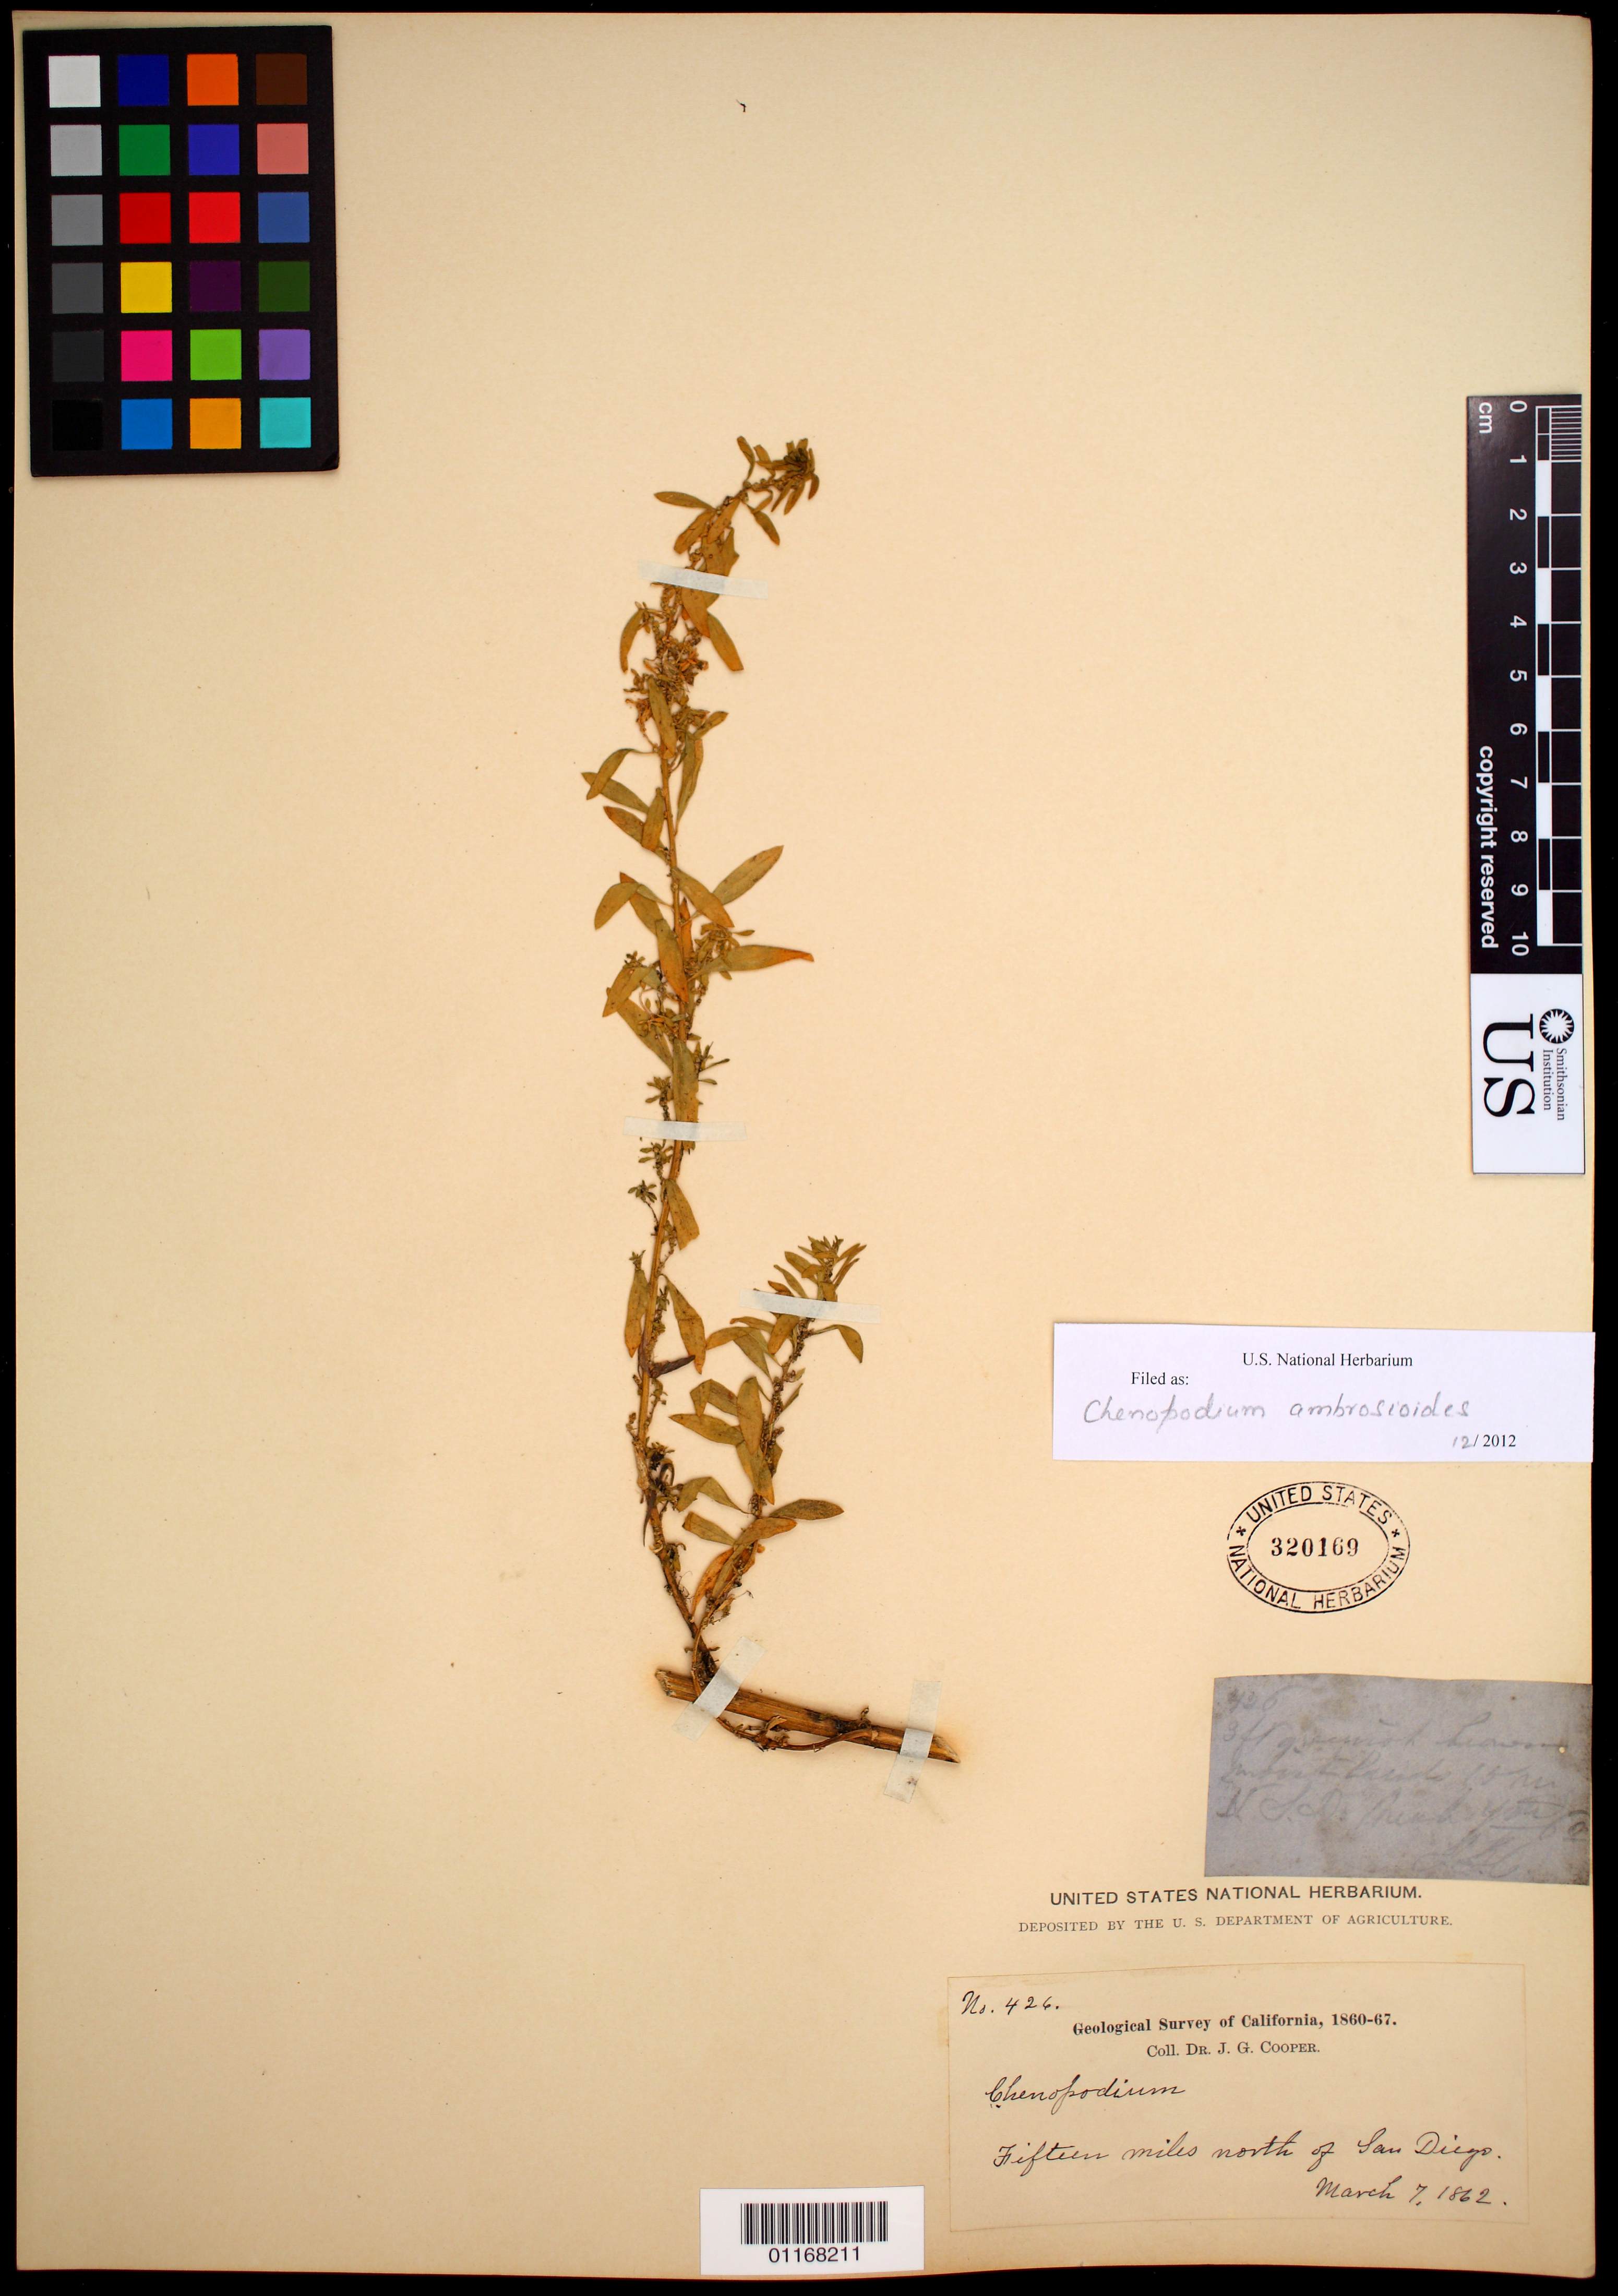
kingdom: Plantae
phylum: Tracheophyta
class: Magnoliopsida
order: Caryophyllales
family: Amaranthaceae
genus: Chenopodium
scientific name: Chenopodium ambrosioides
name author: L.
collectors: J. G. Cooper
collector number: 426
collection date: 1862-03-07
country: United States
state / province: California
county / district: San Diego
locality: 15 miles North of San Diego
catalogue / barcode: US 320169